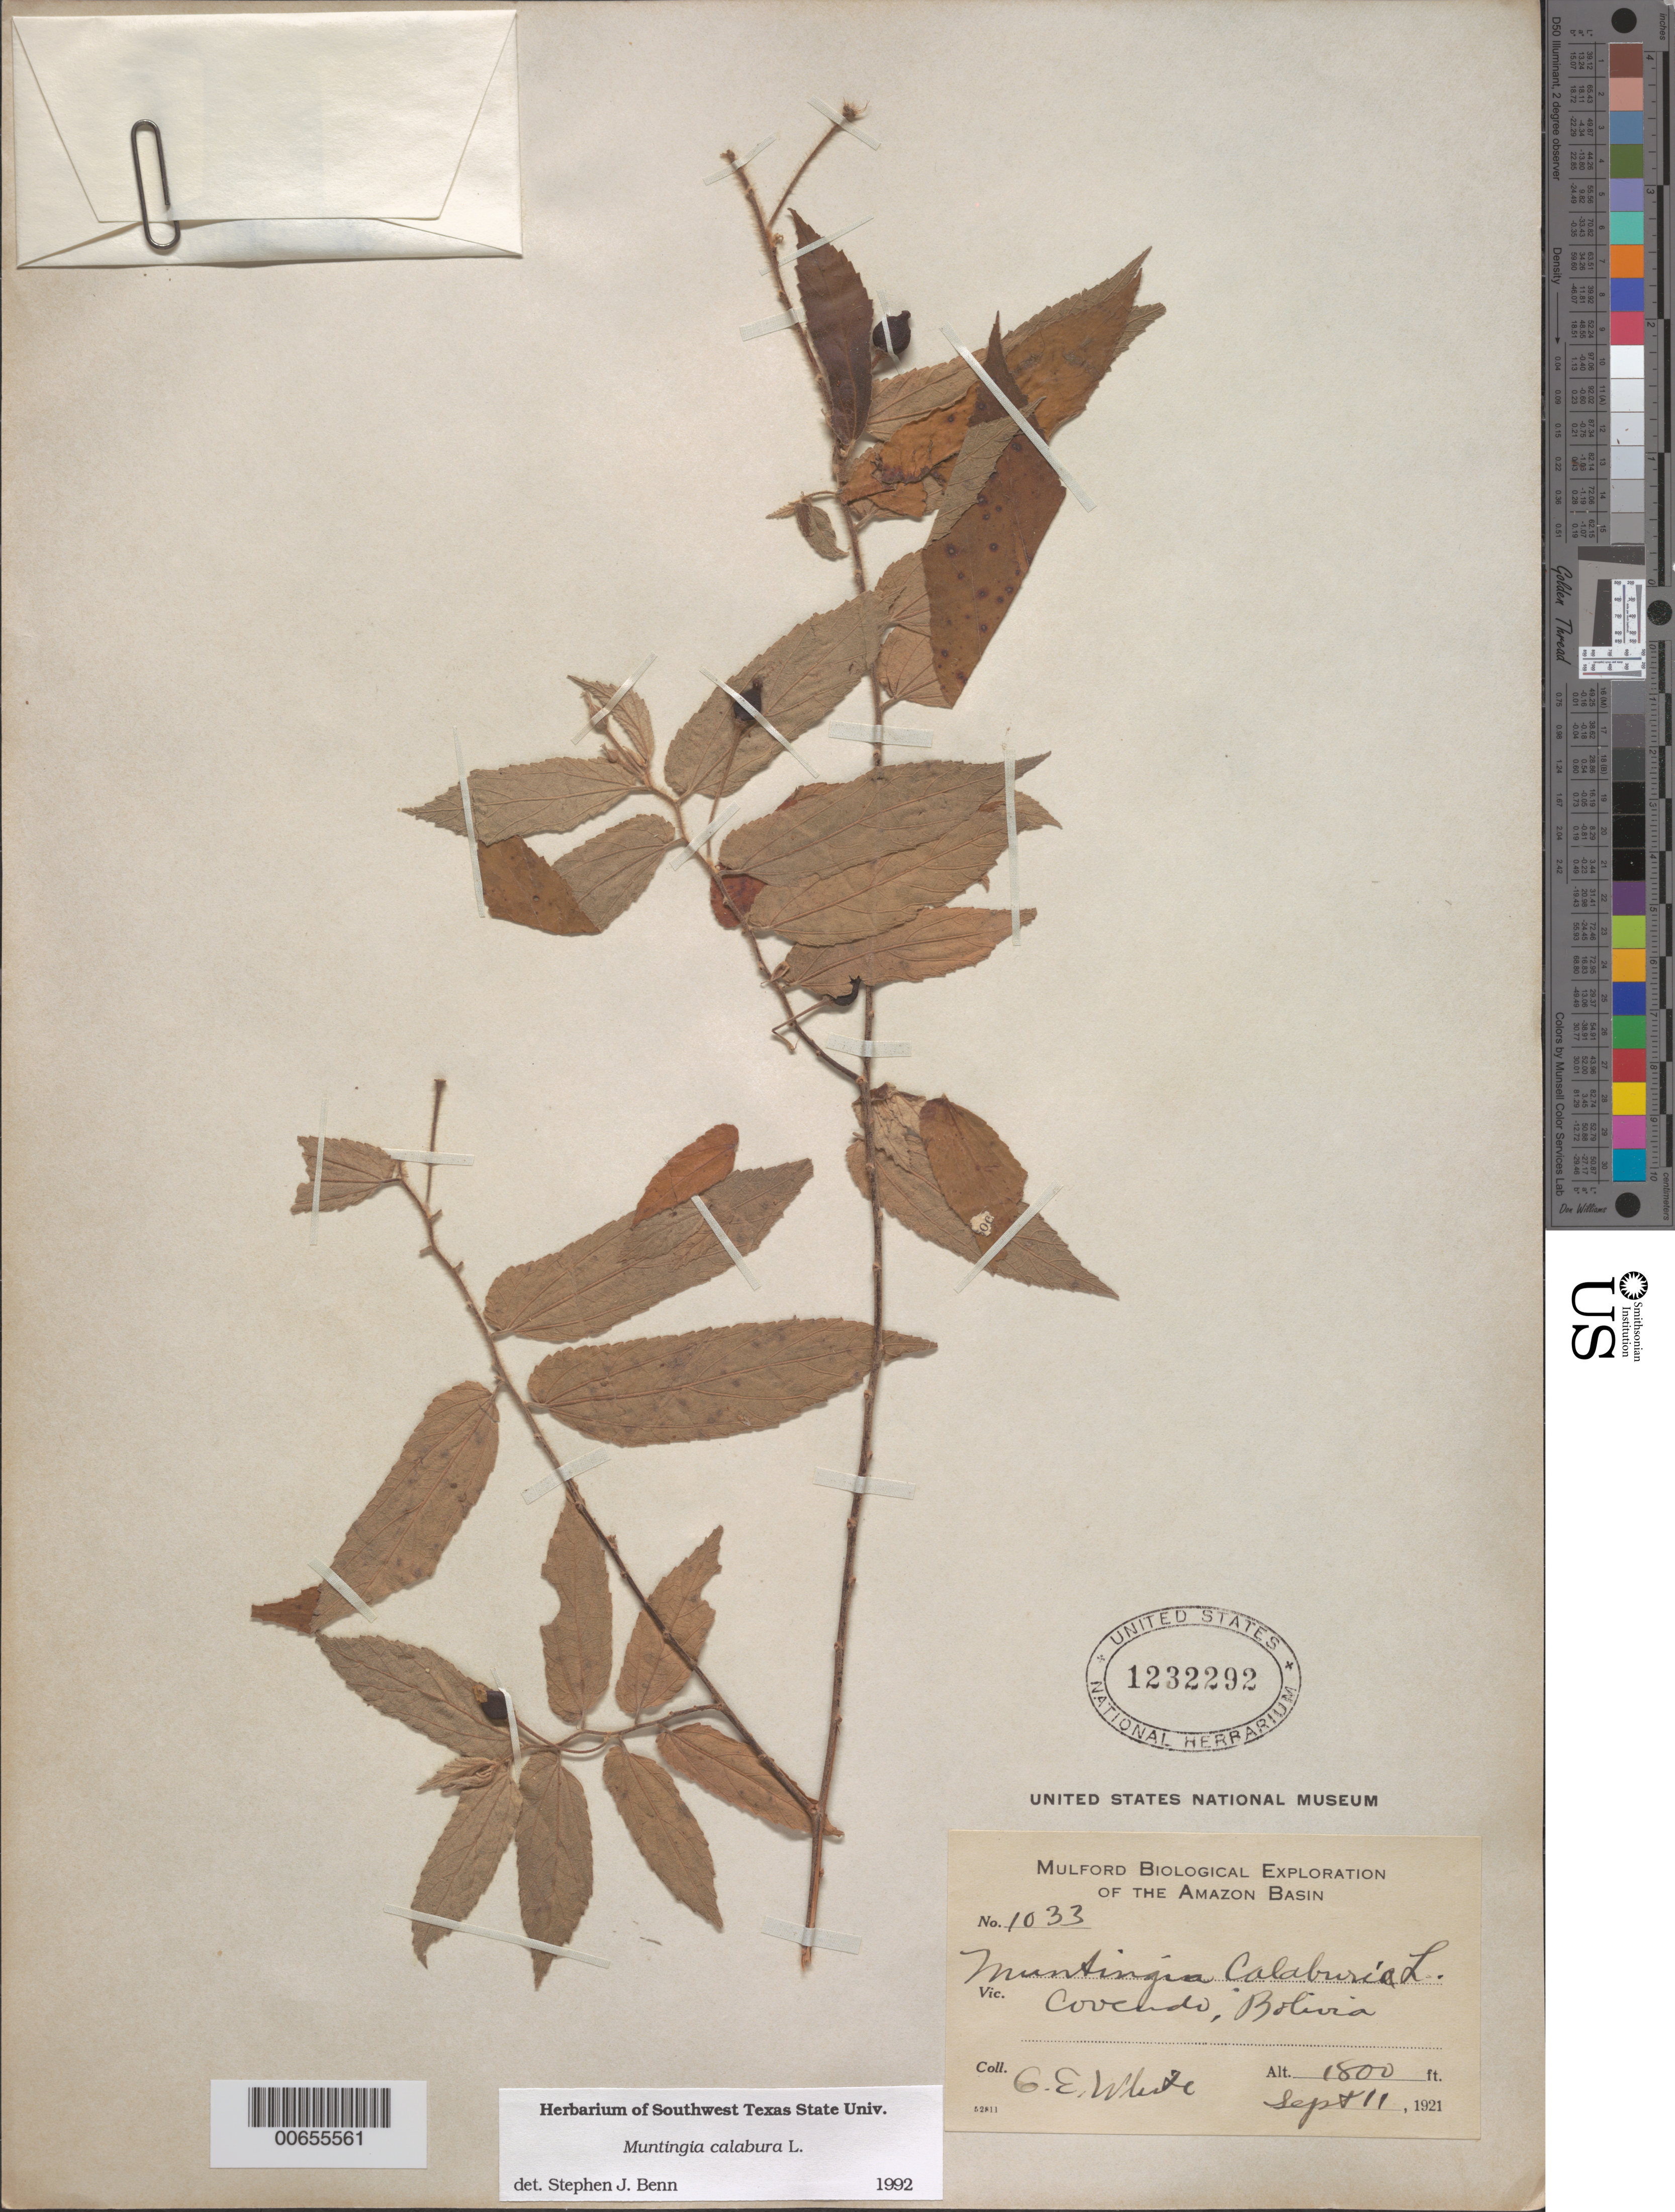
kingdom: Plantae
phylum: Tracheophyta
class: Magnoliopsida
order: Malvales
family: Muntingiaceae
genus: Muntingia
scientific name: Muntingia calabura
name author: L.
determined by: Benn, S. J.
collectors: O. E. White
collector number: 1033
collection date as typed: Sept 11, 1921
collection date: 1921-09-11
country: Bolivia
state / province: La Paz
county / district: Sud Yungas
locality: Covendo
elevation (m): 549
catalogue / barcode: US 1232292